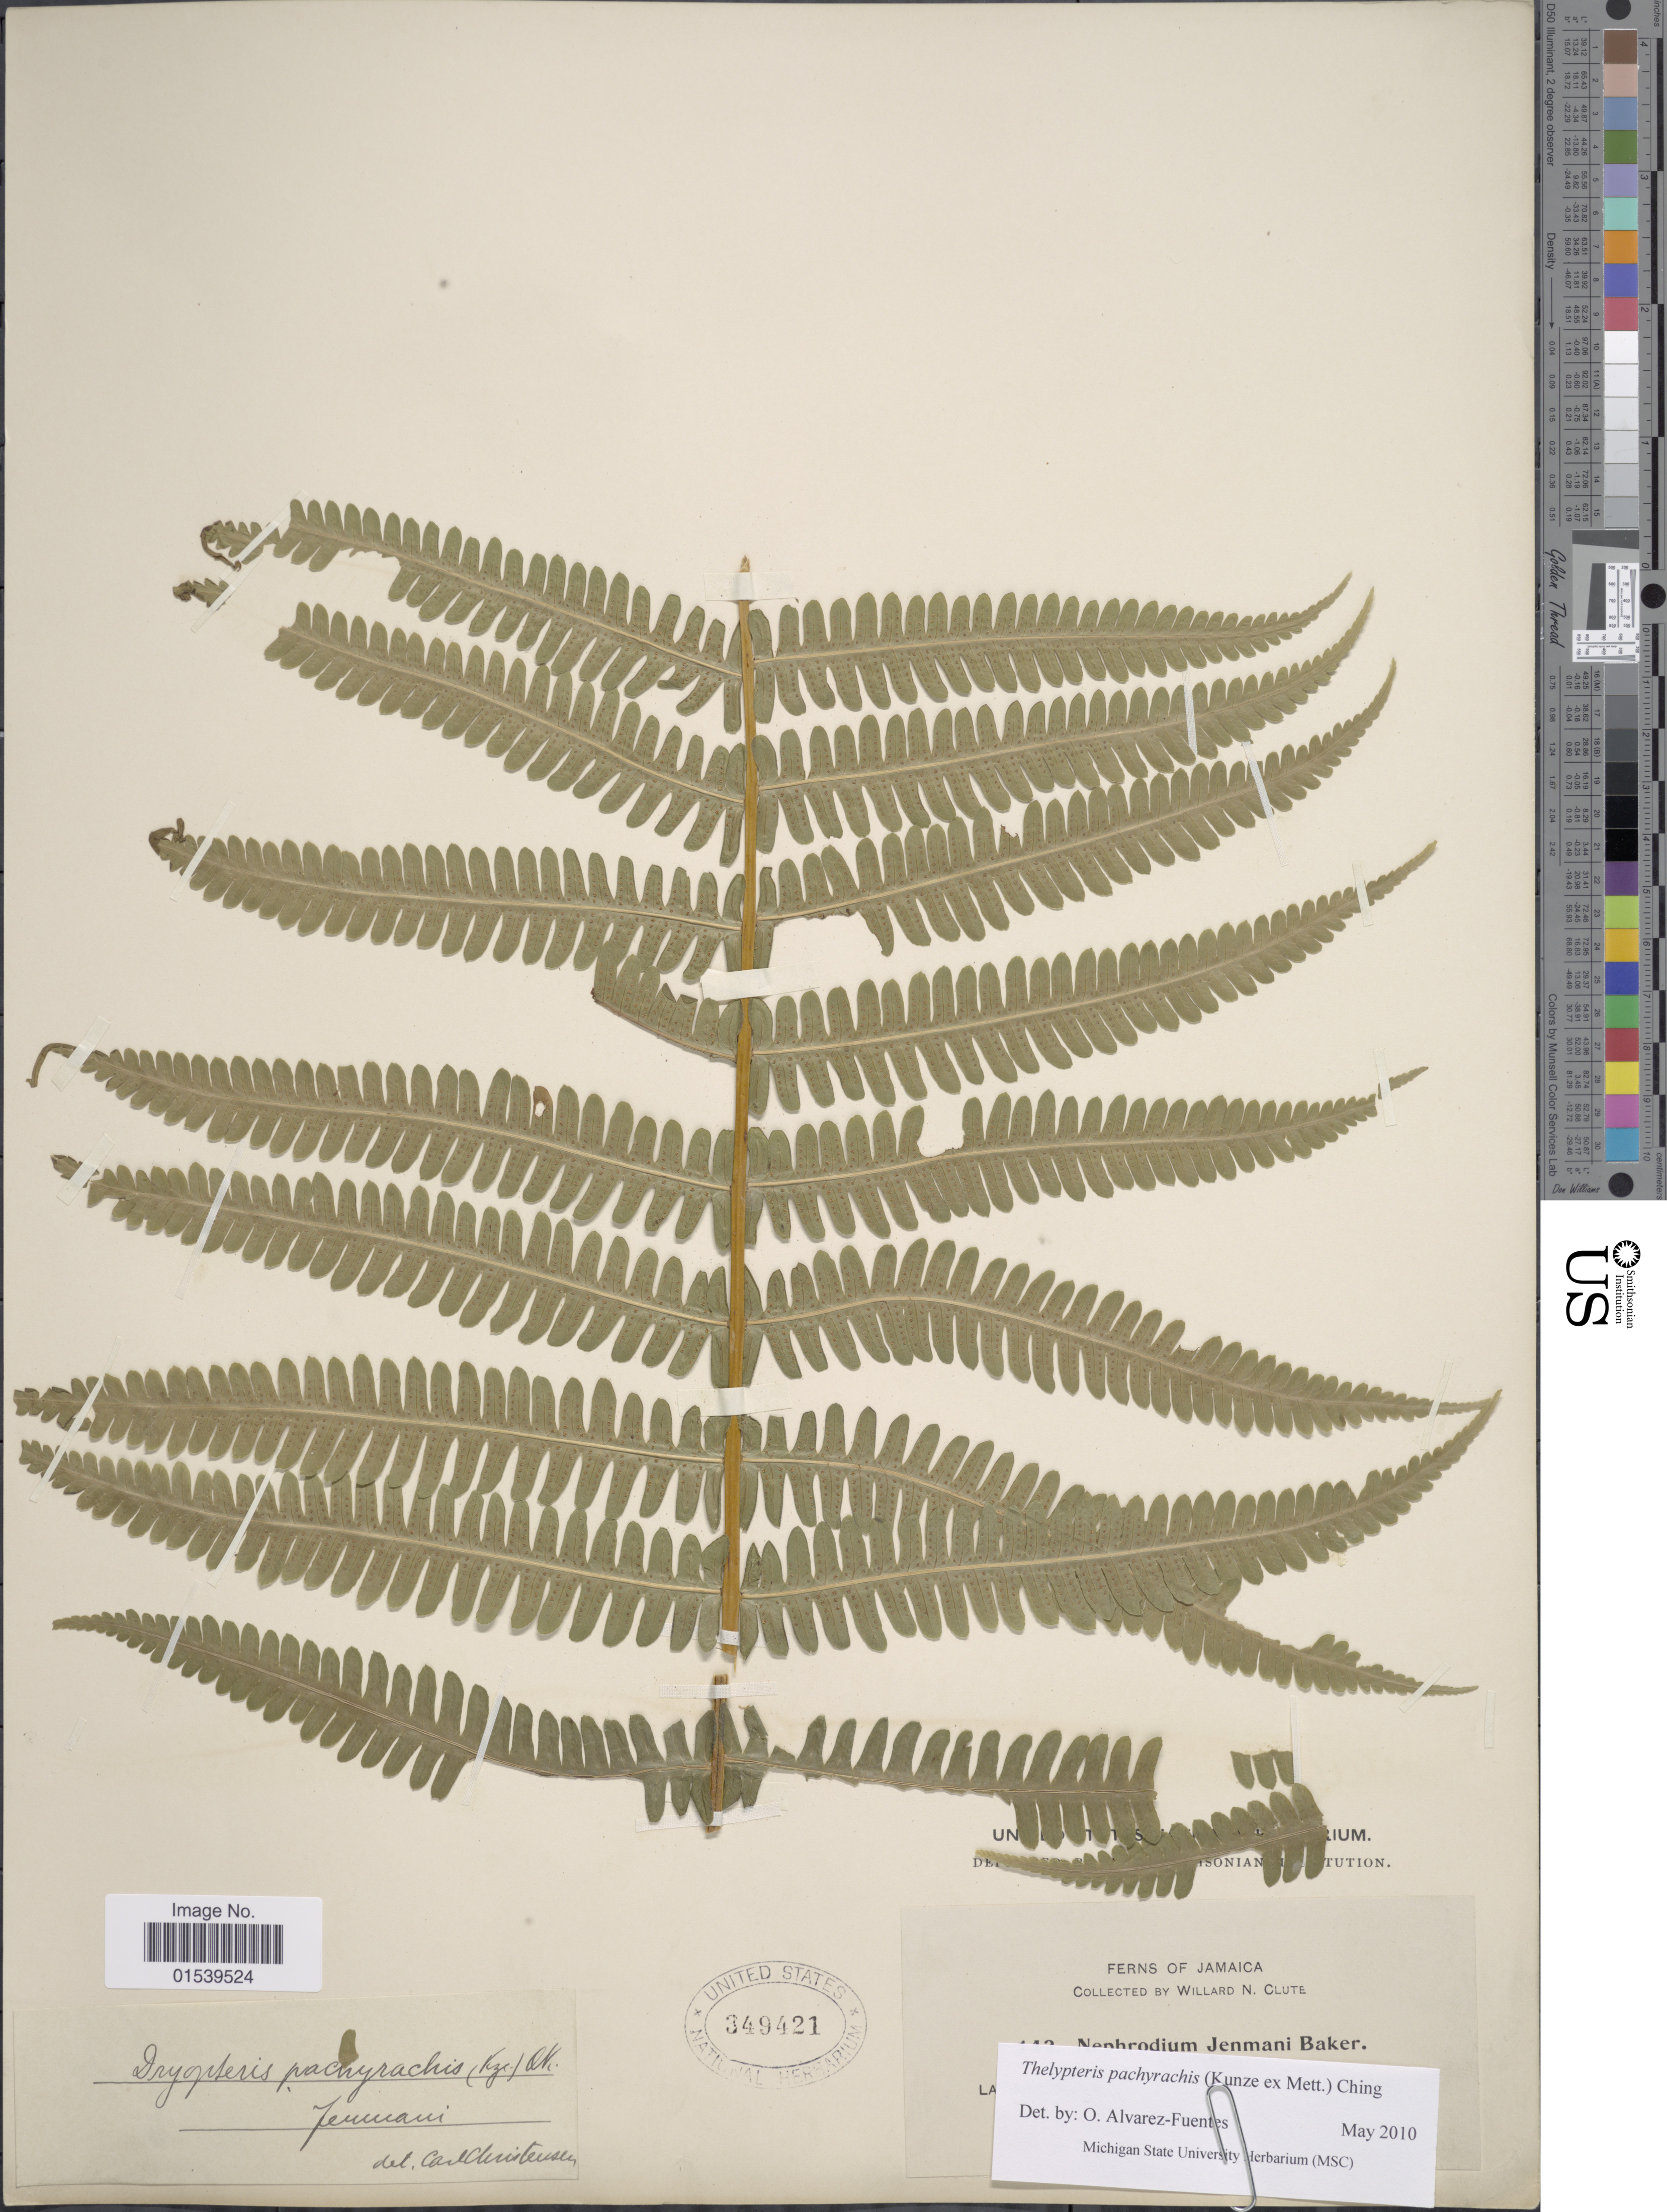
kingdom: Plantae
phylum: Tracheophyta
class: Polypodiopsida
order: Polypodiales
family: Thelypteridaceae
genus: Amauropelta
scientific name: Amauropelta pachyrachis (Kunze) comb. nov., ined 2015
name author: (Kunze)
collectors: W. N. Clute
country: Jamaica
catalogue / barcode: US 349421